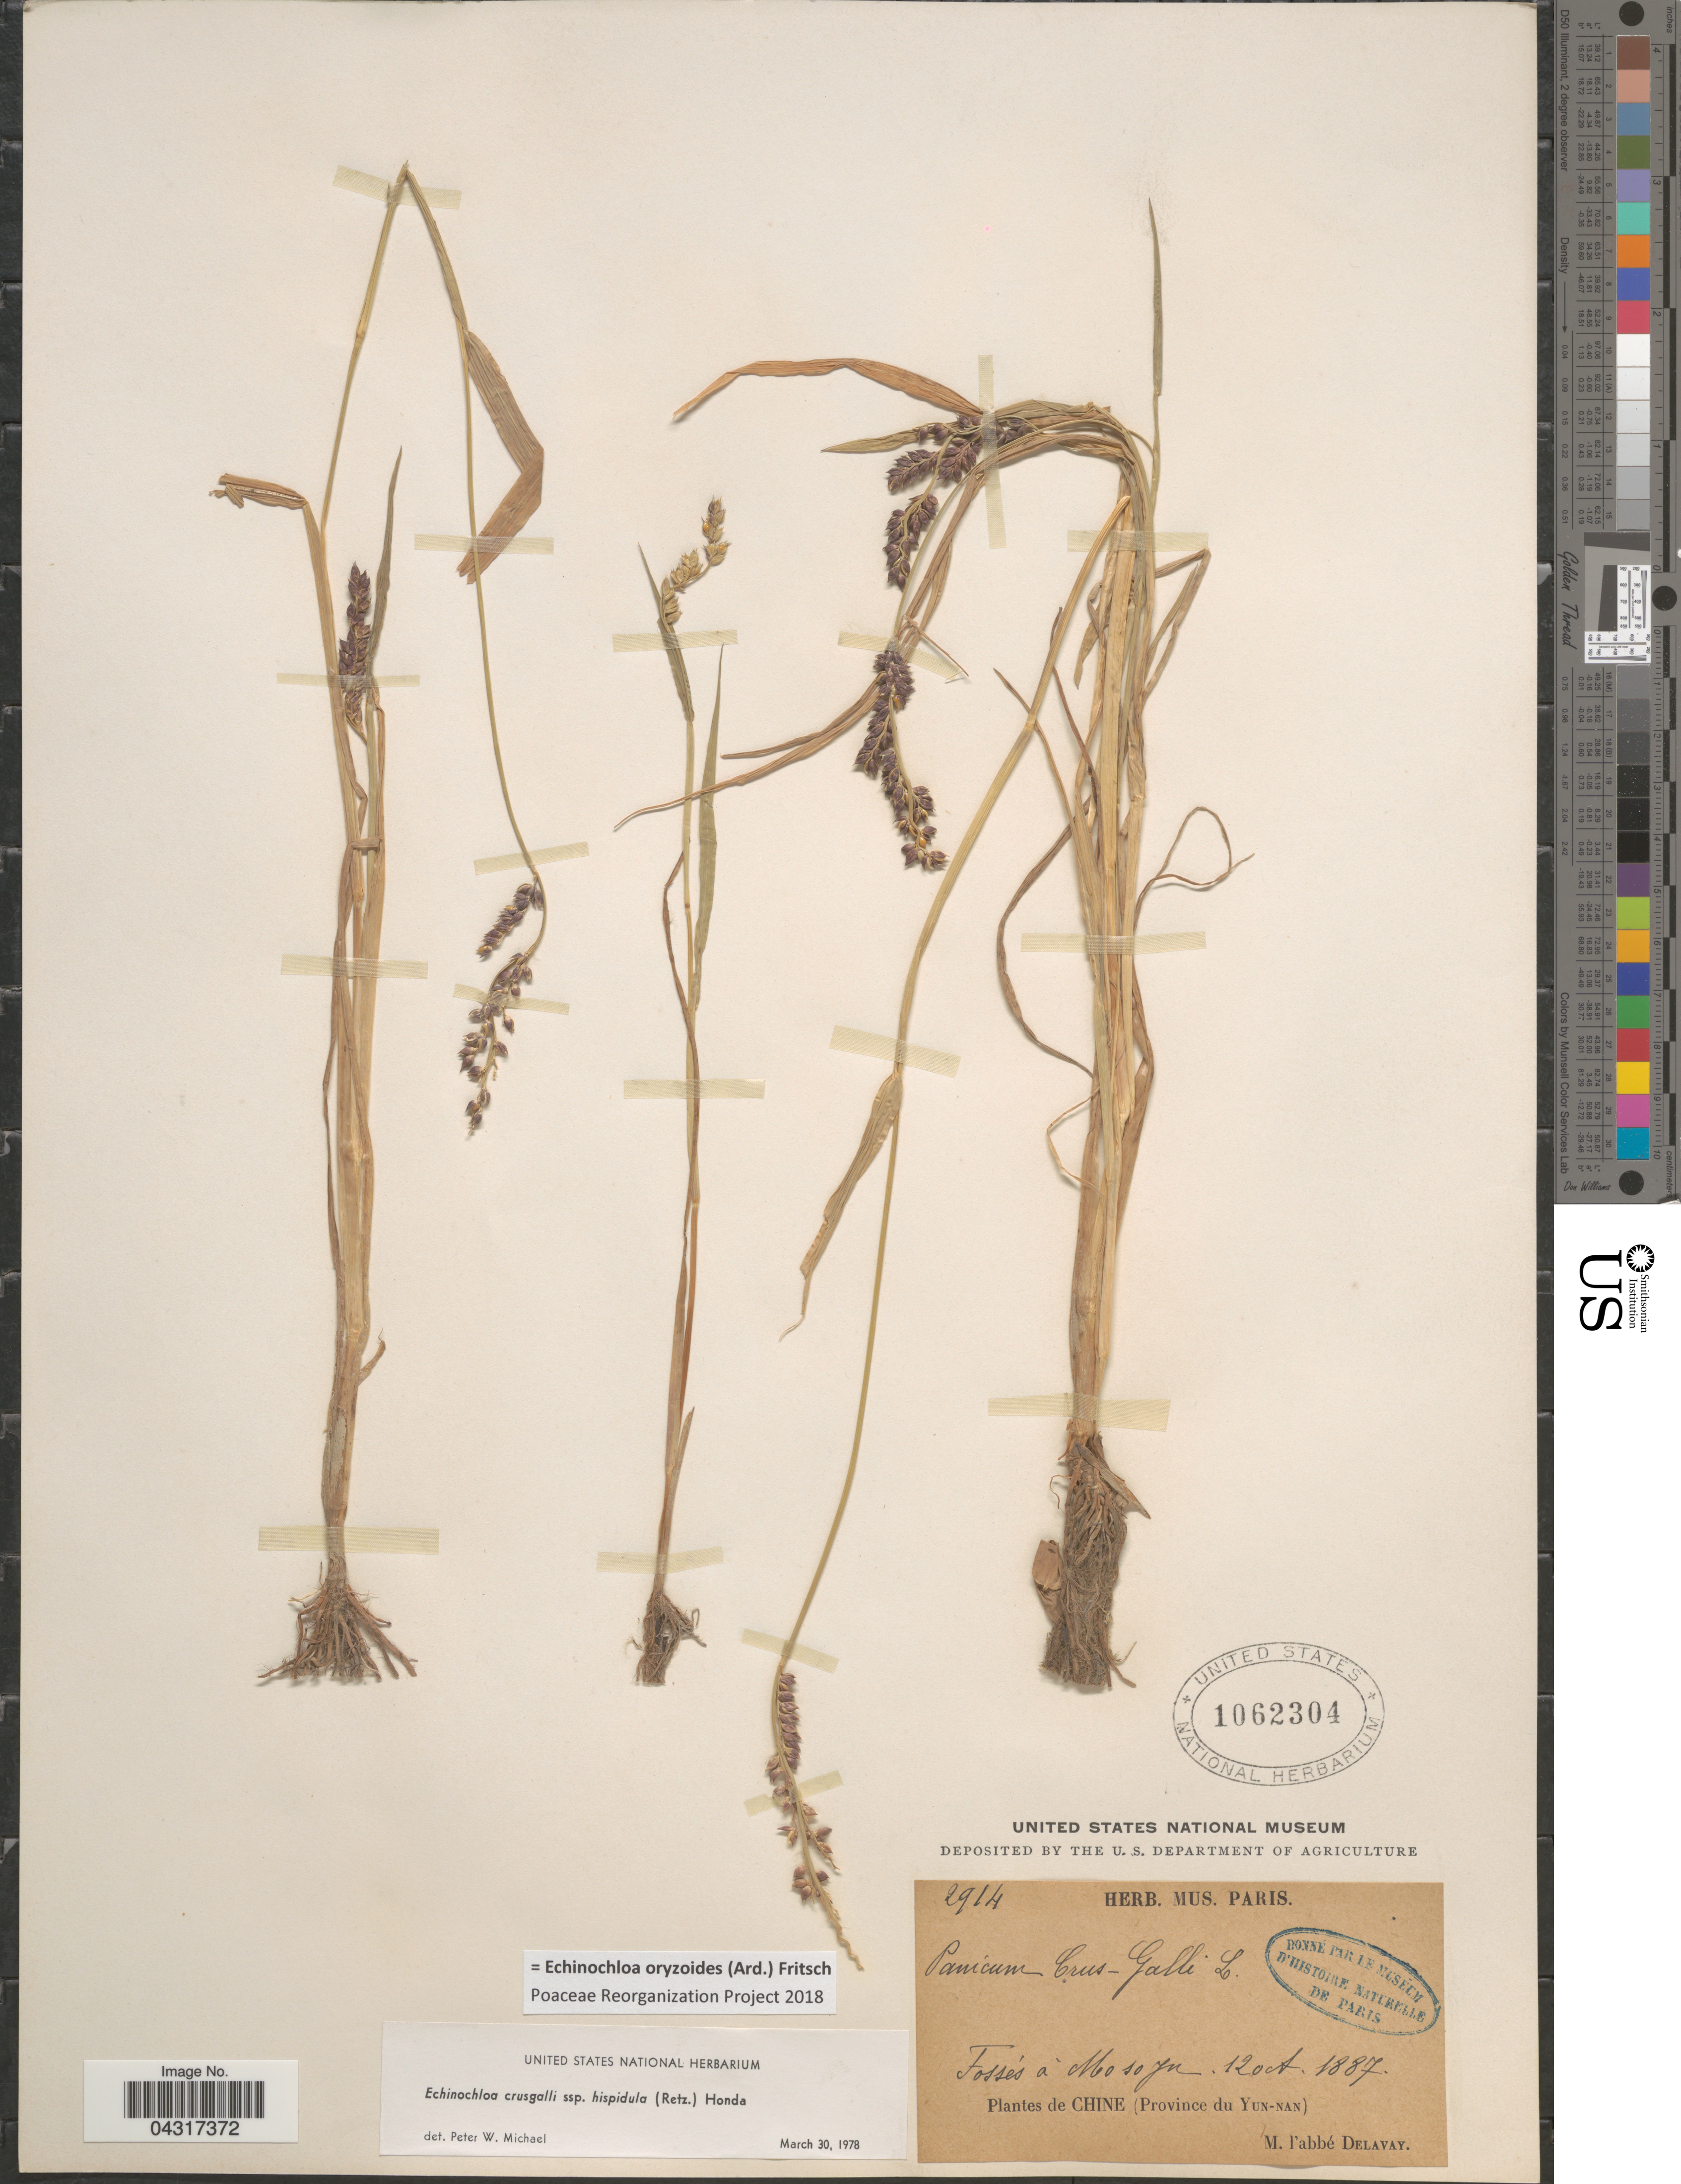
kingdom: Plantae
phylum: Tracheophyta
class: Liliopsida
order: Poales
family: Poaceae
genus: Echinochloa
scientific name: Echinochloa oryzoides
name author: (Ard.) Fritsch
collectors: P. Delavay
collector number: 2914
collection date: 1887-10-12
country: China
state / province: Yunnan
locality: Fossés à Mosoyu. Province du Yun-nan.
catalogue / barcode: US 1062304